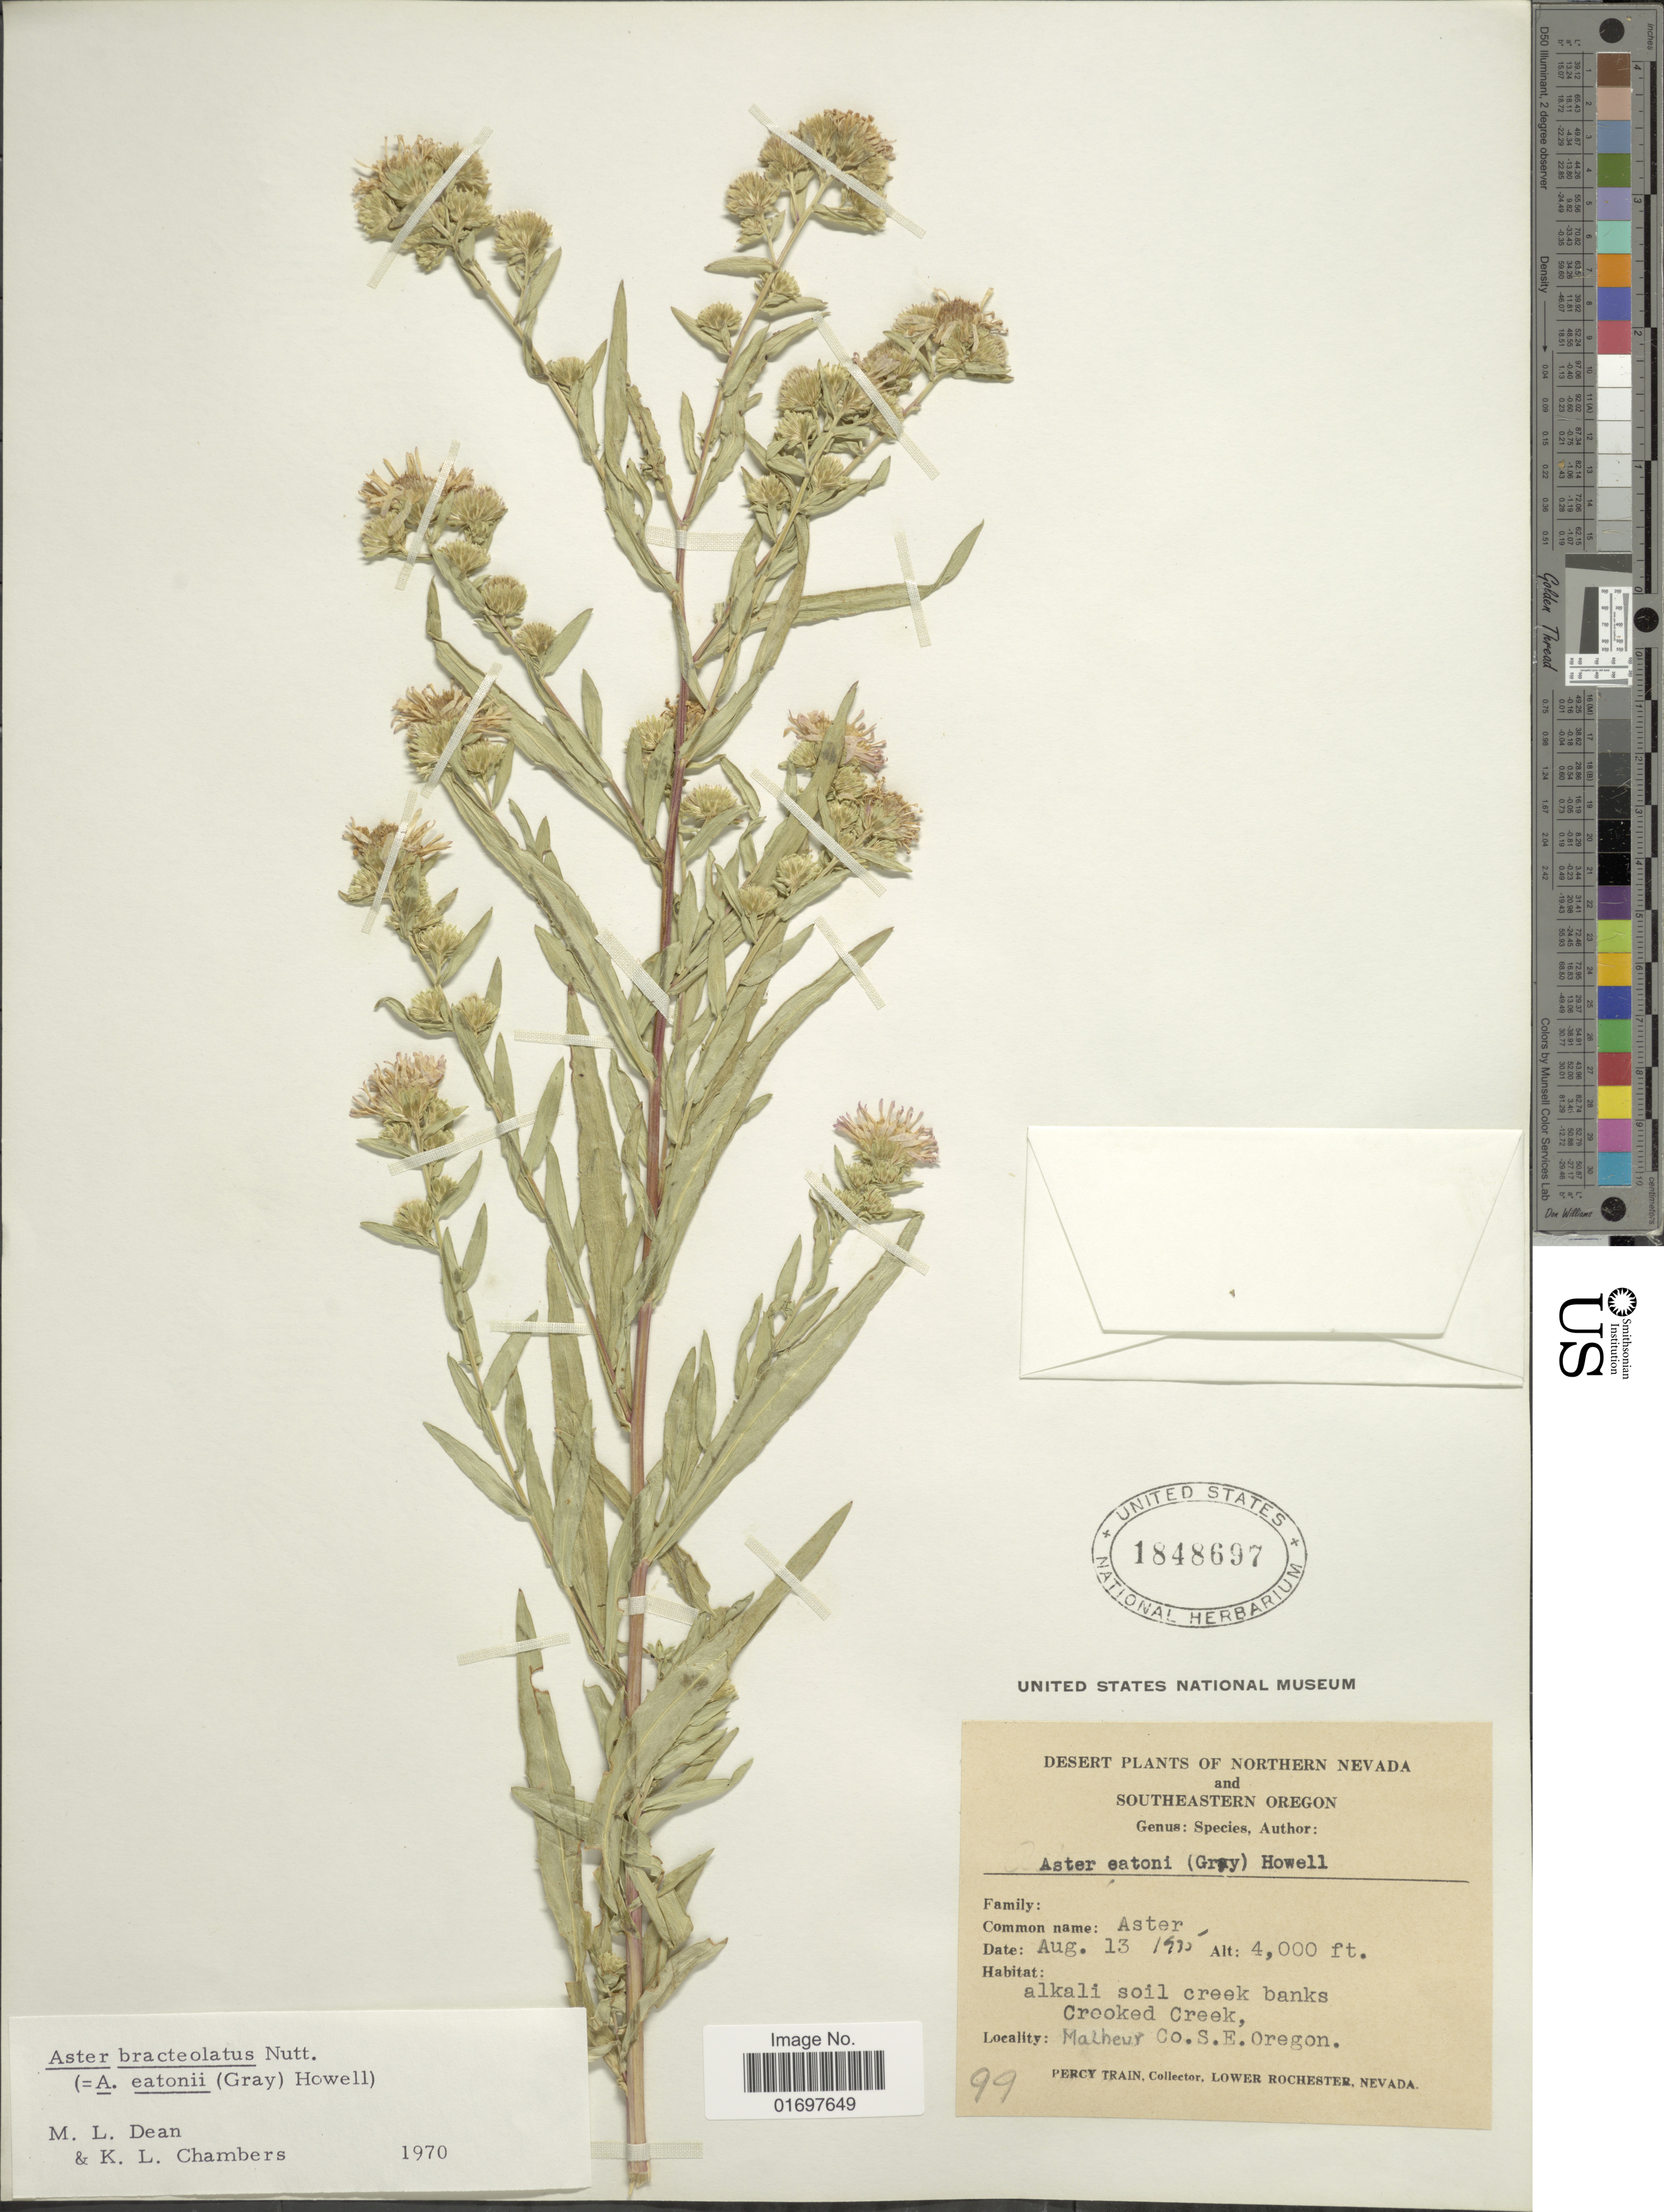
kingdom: Plantae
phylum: Tracheophyta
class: Magnoliopsida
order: Asterales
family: Asteraceae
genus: Symphyotrichum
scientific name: Symphyotrichum bracteolatum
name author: (Nutt.) G.L. Nesom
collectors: P. Train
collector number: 99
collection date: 1935-08-13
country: United States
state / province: Oregon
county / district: Malheur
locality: Southeastern Oregon, Malheur Co. S.E. Oregon.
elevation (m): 1219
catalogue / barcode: US 1848697